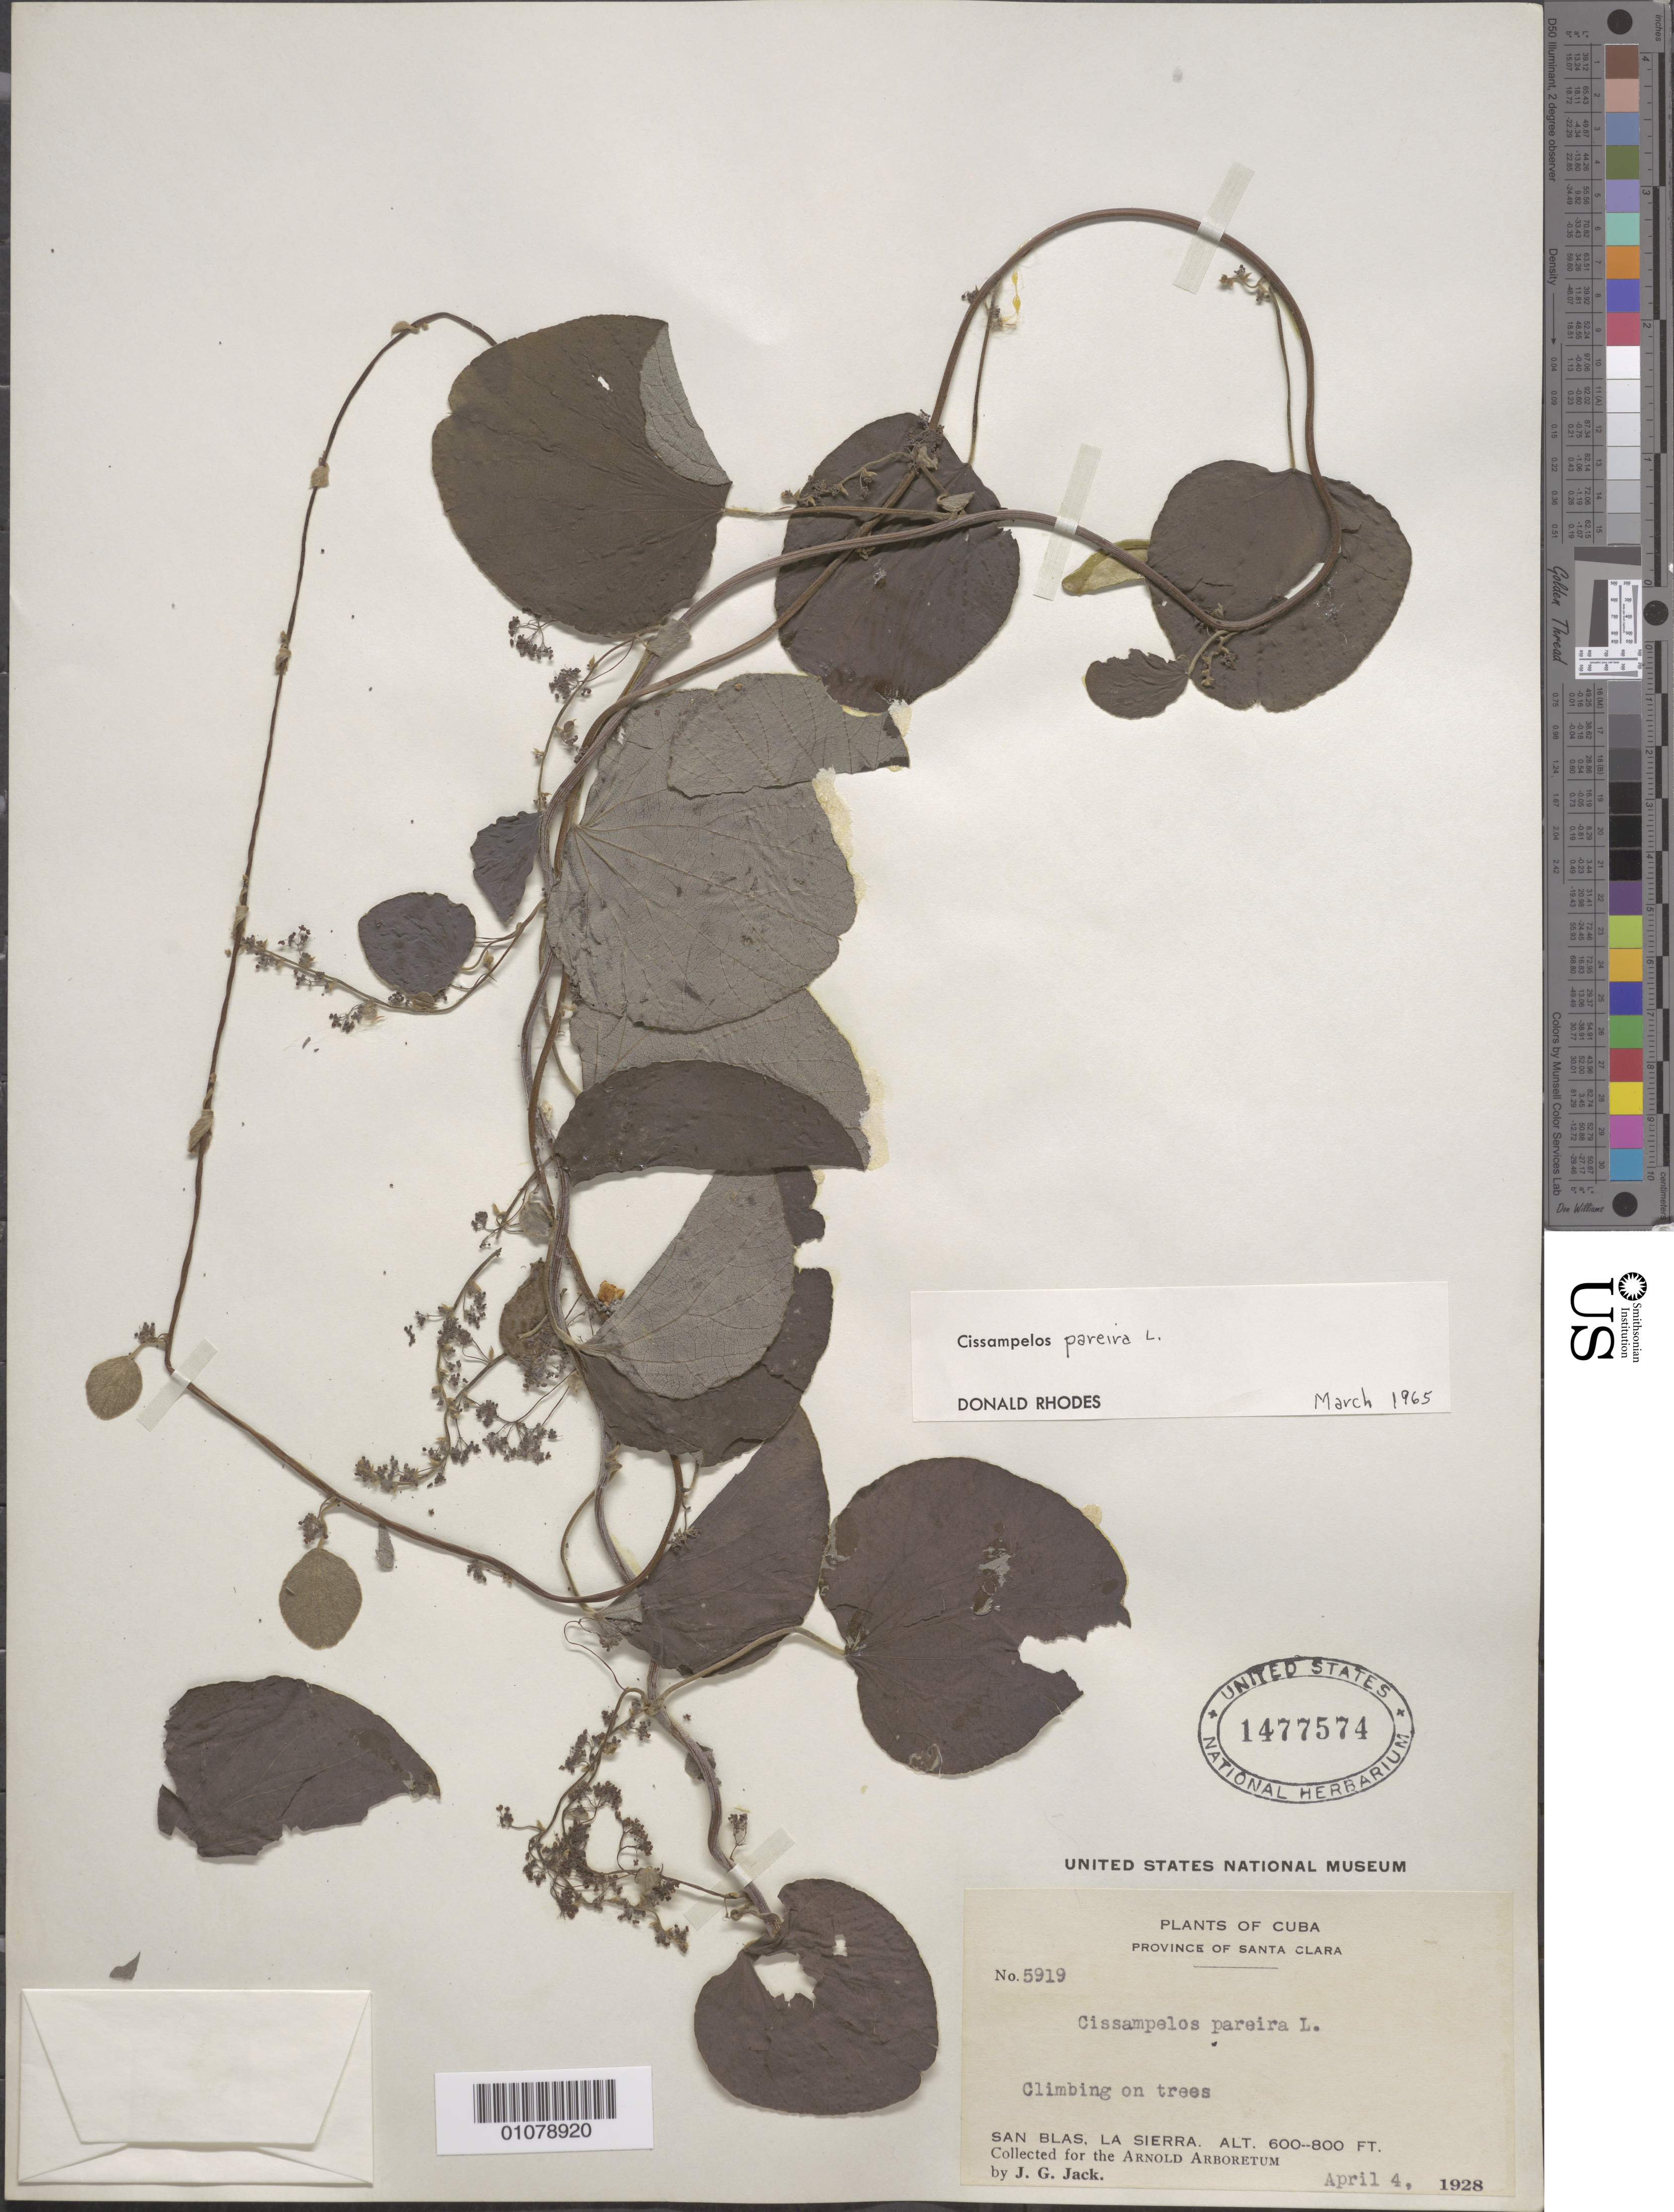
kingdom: Plantae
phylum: Tracheophyta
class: Magnoliopsida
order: Ranunculales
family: Menispermaceae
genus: Cissampelos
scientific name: Cissampelos pareira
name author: L.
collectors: J. G. Jack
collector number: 5919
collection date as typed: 04 Apr 1928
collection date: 1928-04-04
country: Cuba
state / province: Villa Clara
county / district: Santa Clara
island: Cuba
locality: Province of Santa Clara, San Blas, La Sierra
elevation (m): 183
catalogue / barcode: US 1477574